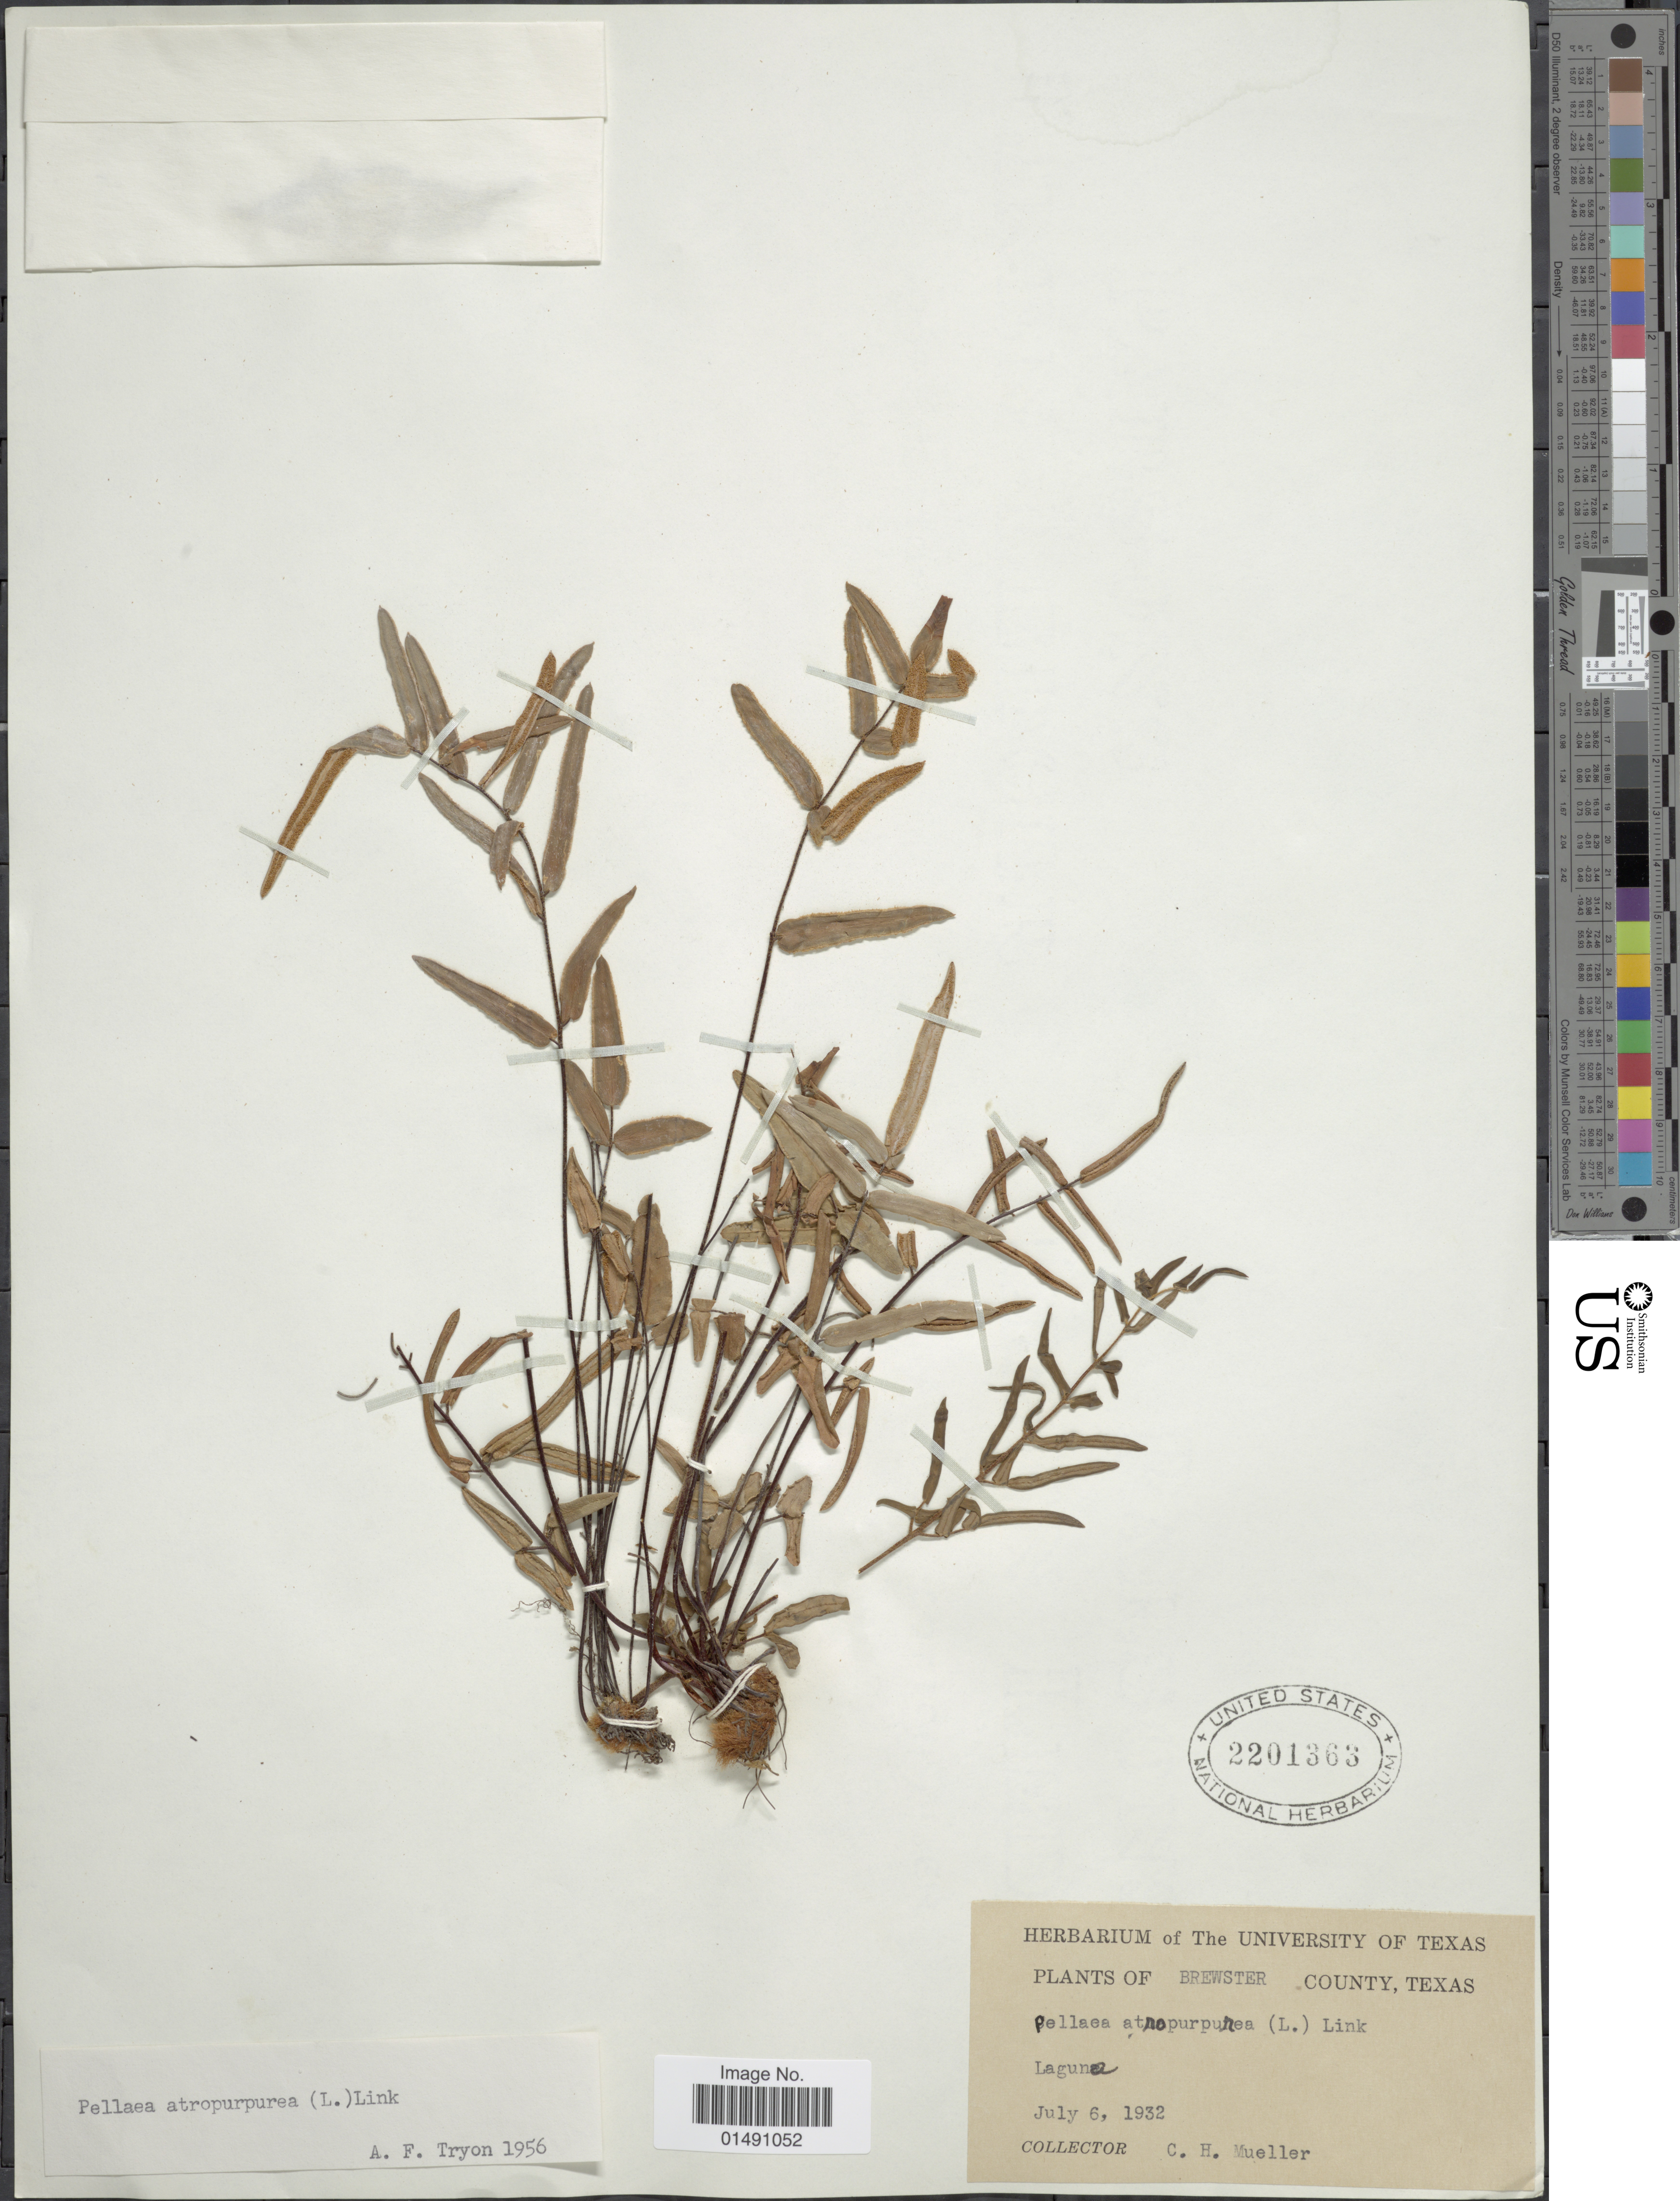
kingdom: Plantae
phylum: Tracheophyta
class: Polypodiopsida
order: Polypodiales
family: Pteridaceae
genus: Pellaea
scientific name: Pellaea atropurpurea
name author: (L.) Link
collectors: C. H. Mueller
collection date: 1932-07-06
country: United States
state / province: Texas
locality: Brewster Laguna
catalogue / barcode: US 2201363